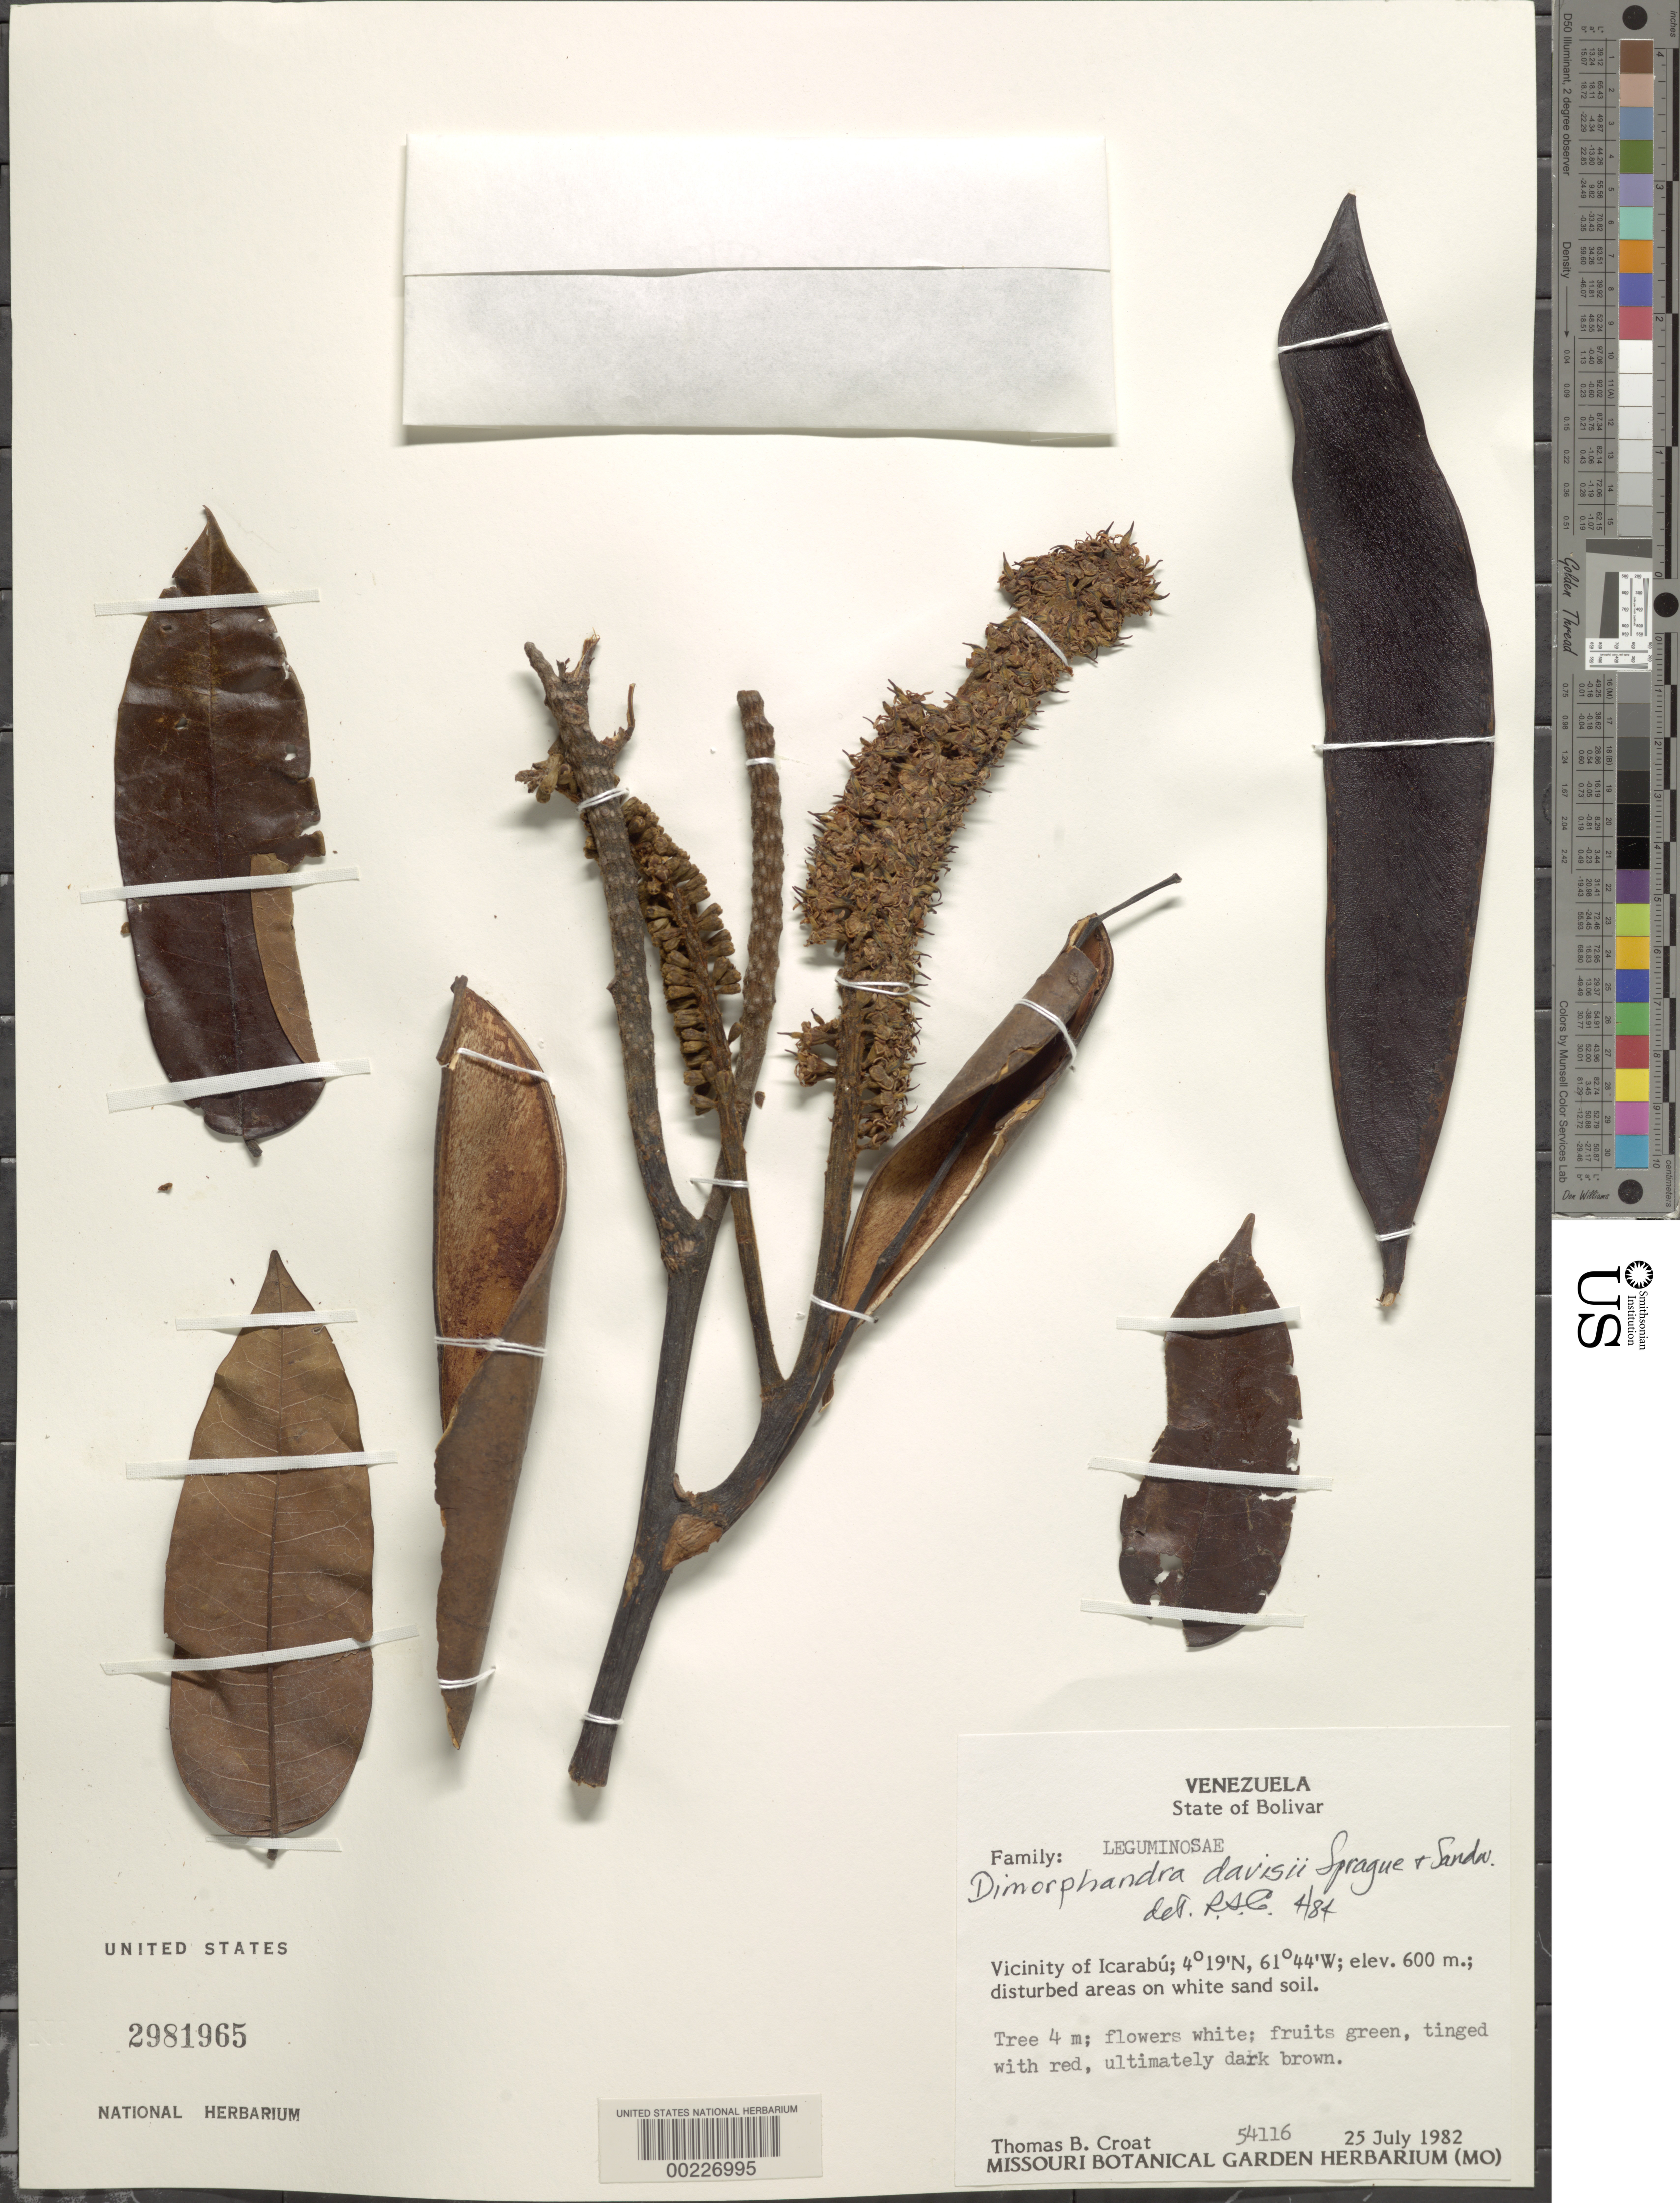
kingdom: Plantae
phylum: Tracheophyta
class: Magnoliopsida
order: Fabales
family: Fabaceae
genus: Dimorphandra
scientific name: Dimorphandra davisii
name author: Sprague & Sandwith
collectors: T. B. Croat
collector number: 54116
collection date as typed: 25 Jul 1982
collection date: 1982-07-25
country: Venezuela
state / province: Bolivar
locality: Vicinity of icarabu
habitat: Disturbed areas on white sand soil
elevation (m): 600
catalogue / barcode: US 2981965